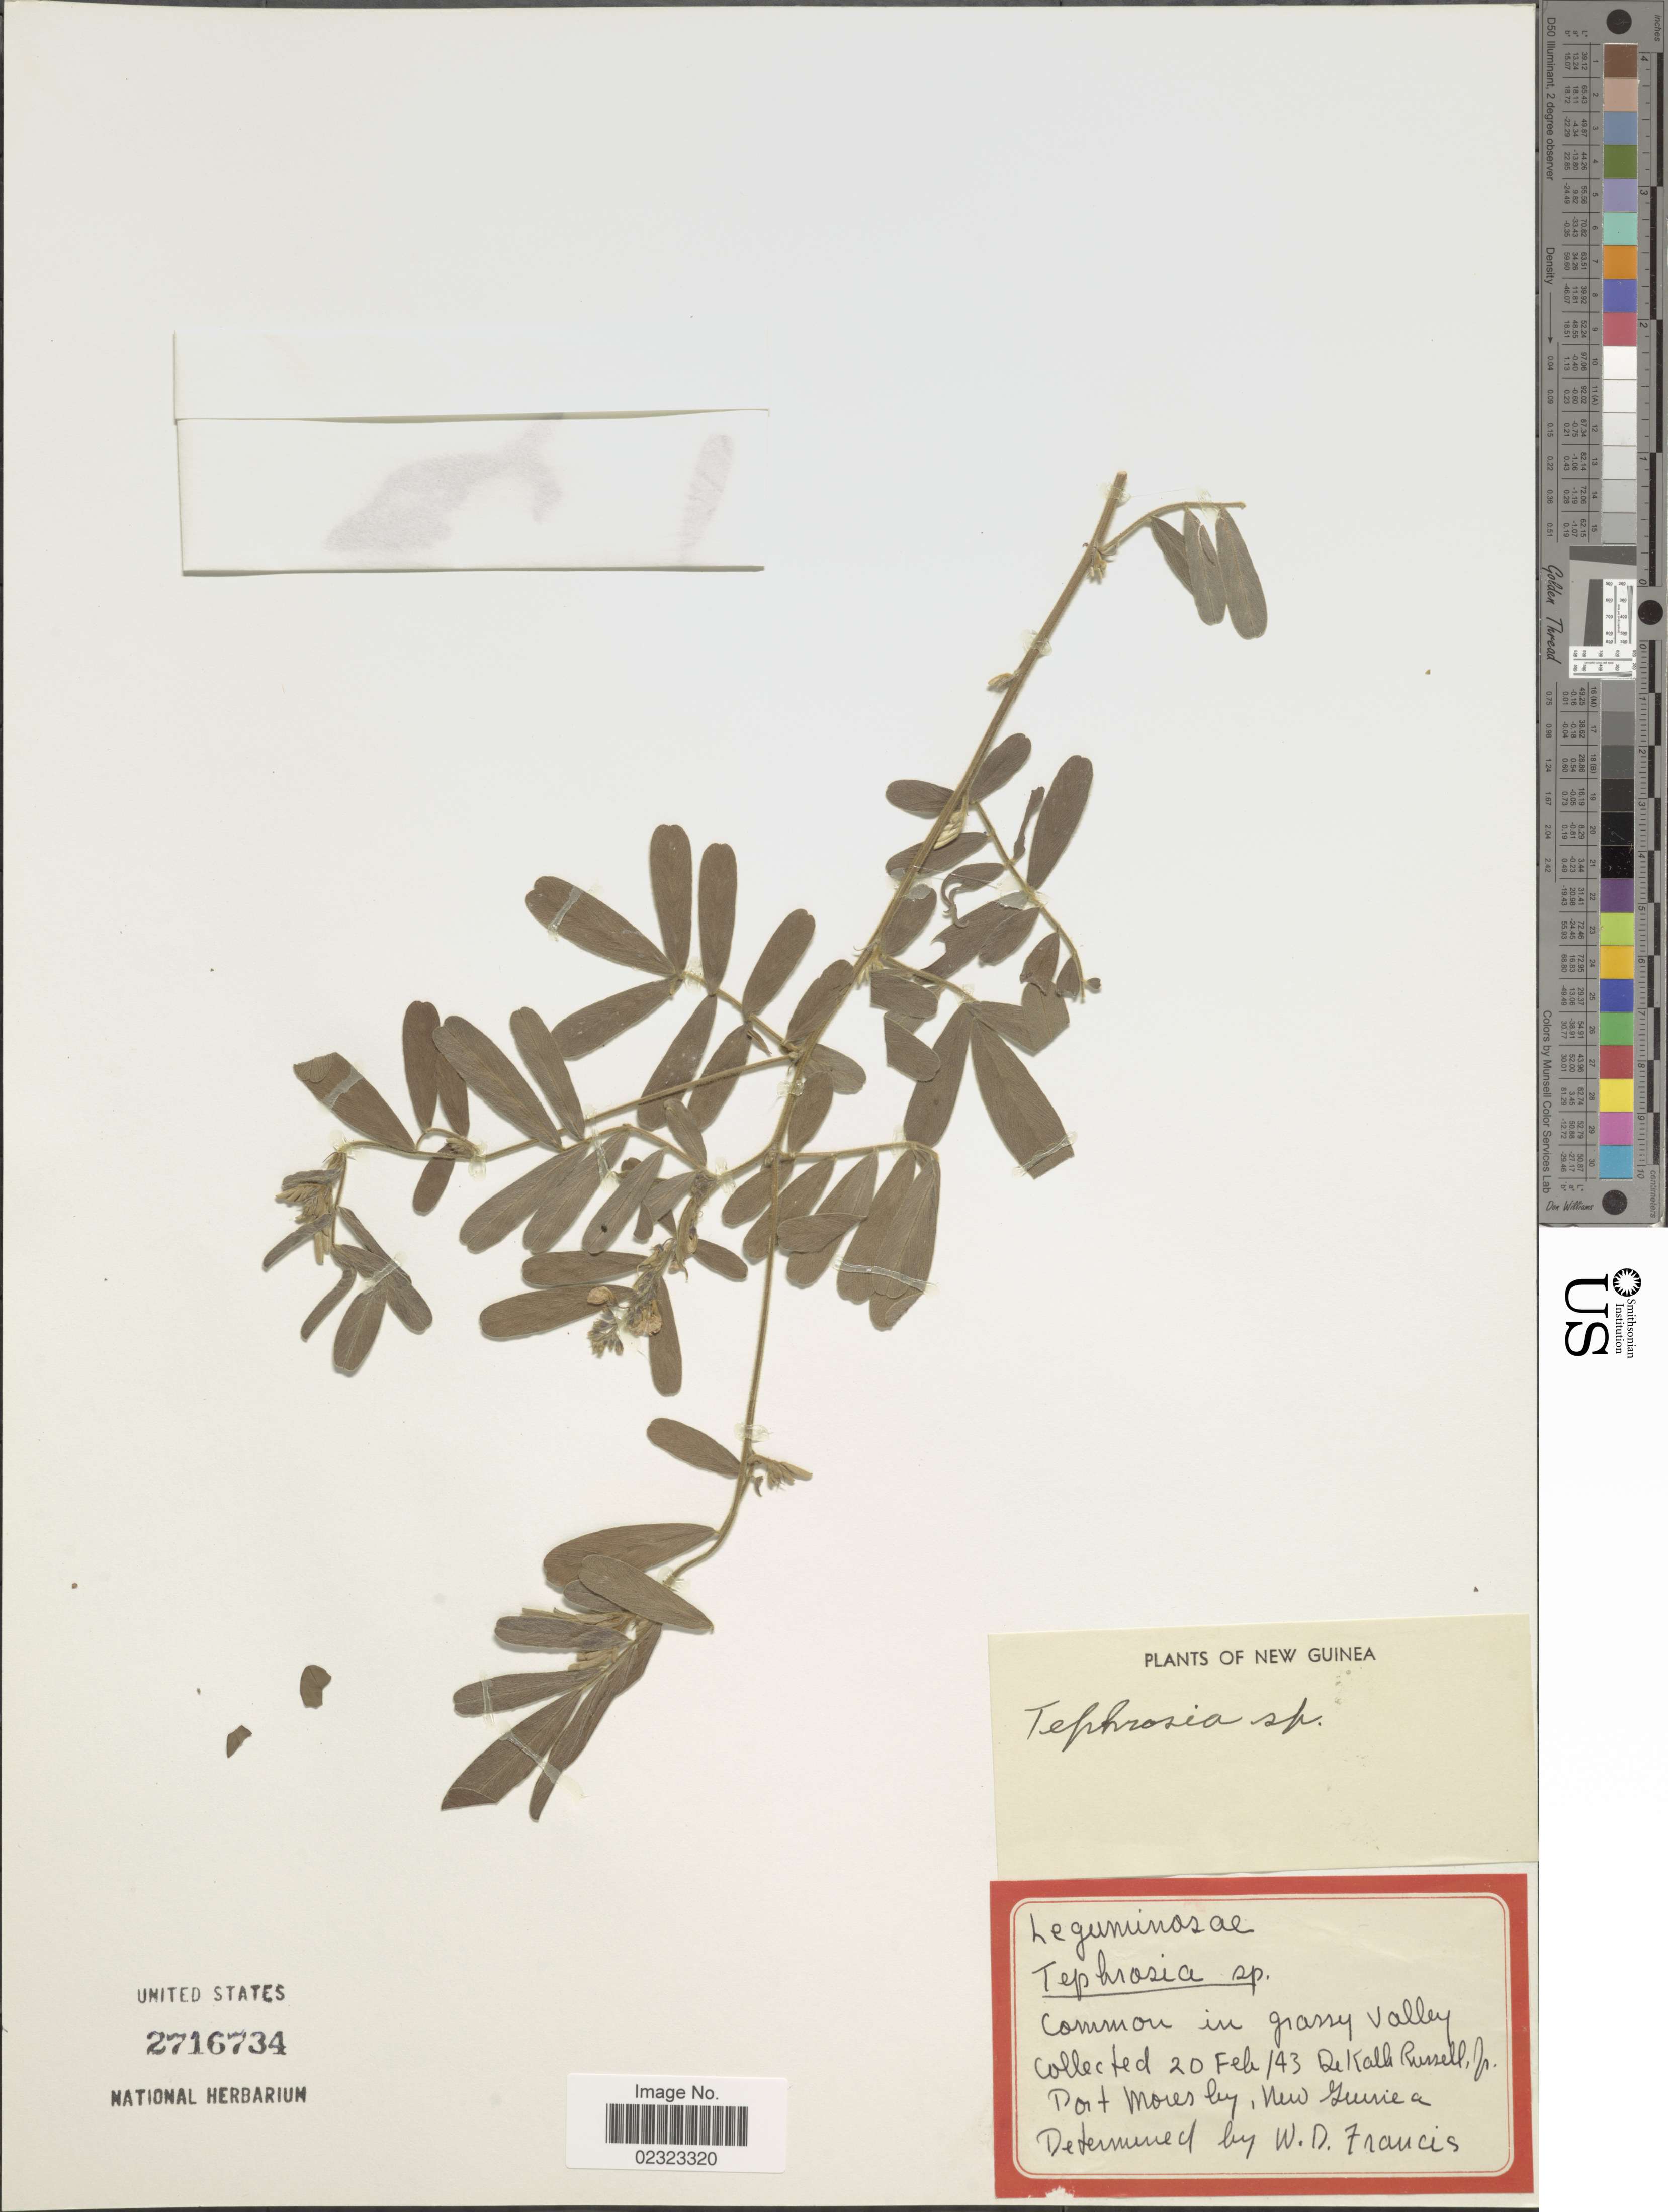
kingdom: Plantae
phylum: Tracheophyta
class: Magnoliopsida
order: Fabales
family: Fabaceae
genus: Tephrosia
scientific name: Tephrosia sp.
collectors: D. K. Russell Jr.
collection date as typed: Transcribed d/m/y: 20/2/43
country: Papua New Guinea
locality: New Guinea, common in grassy valley, Port Moresby.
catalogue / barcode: US 2716734